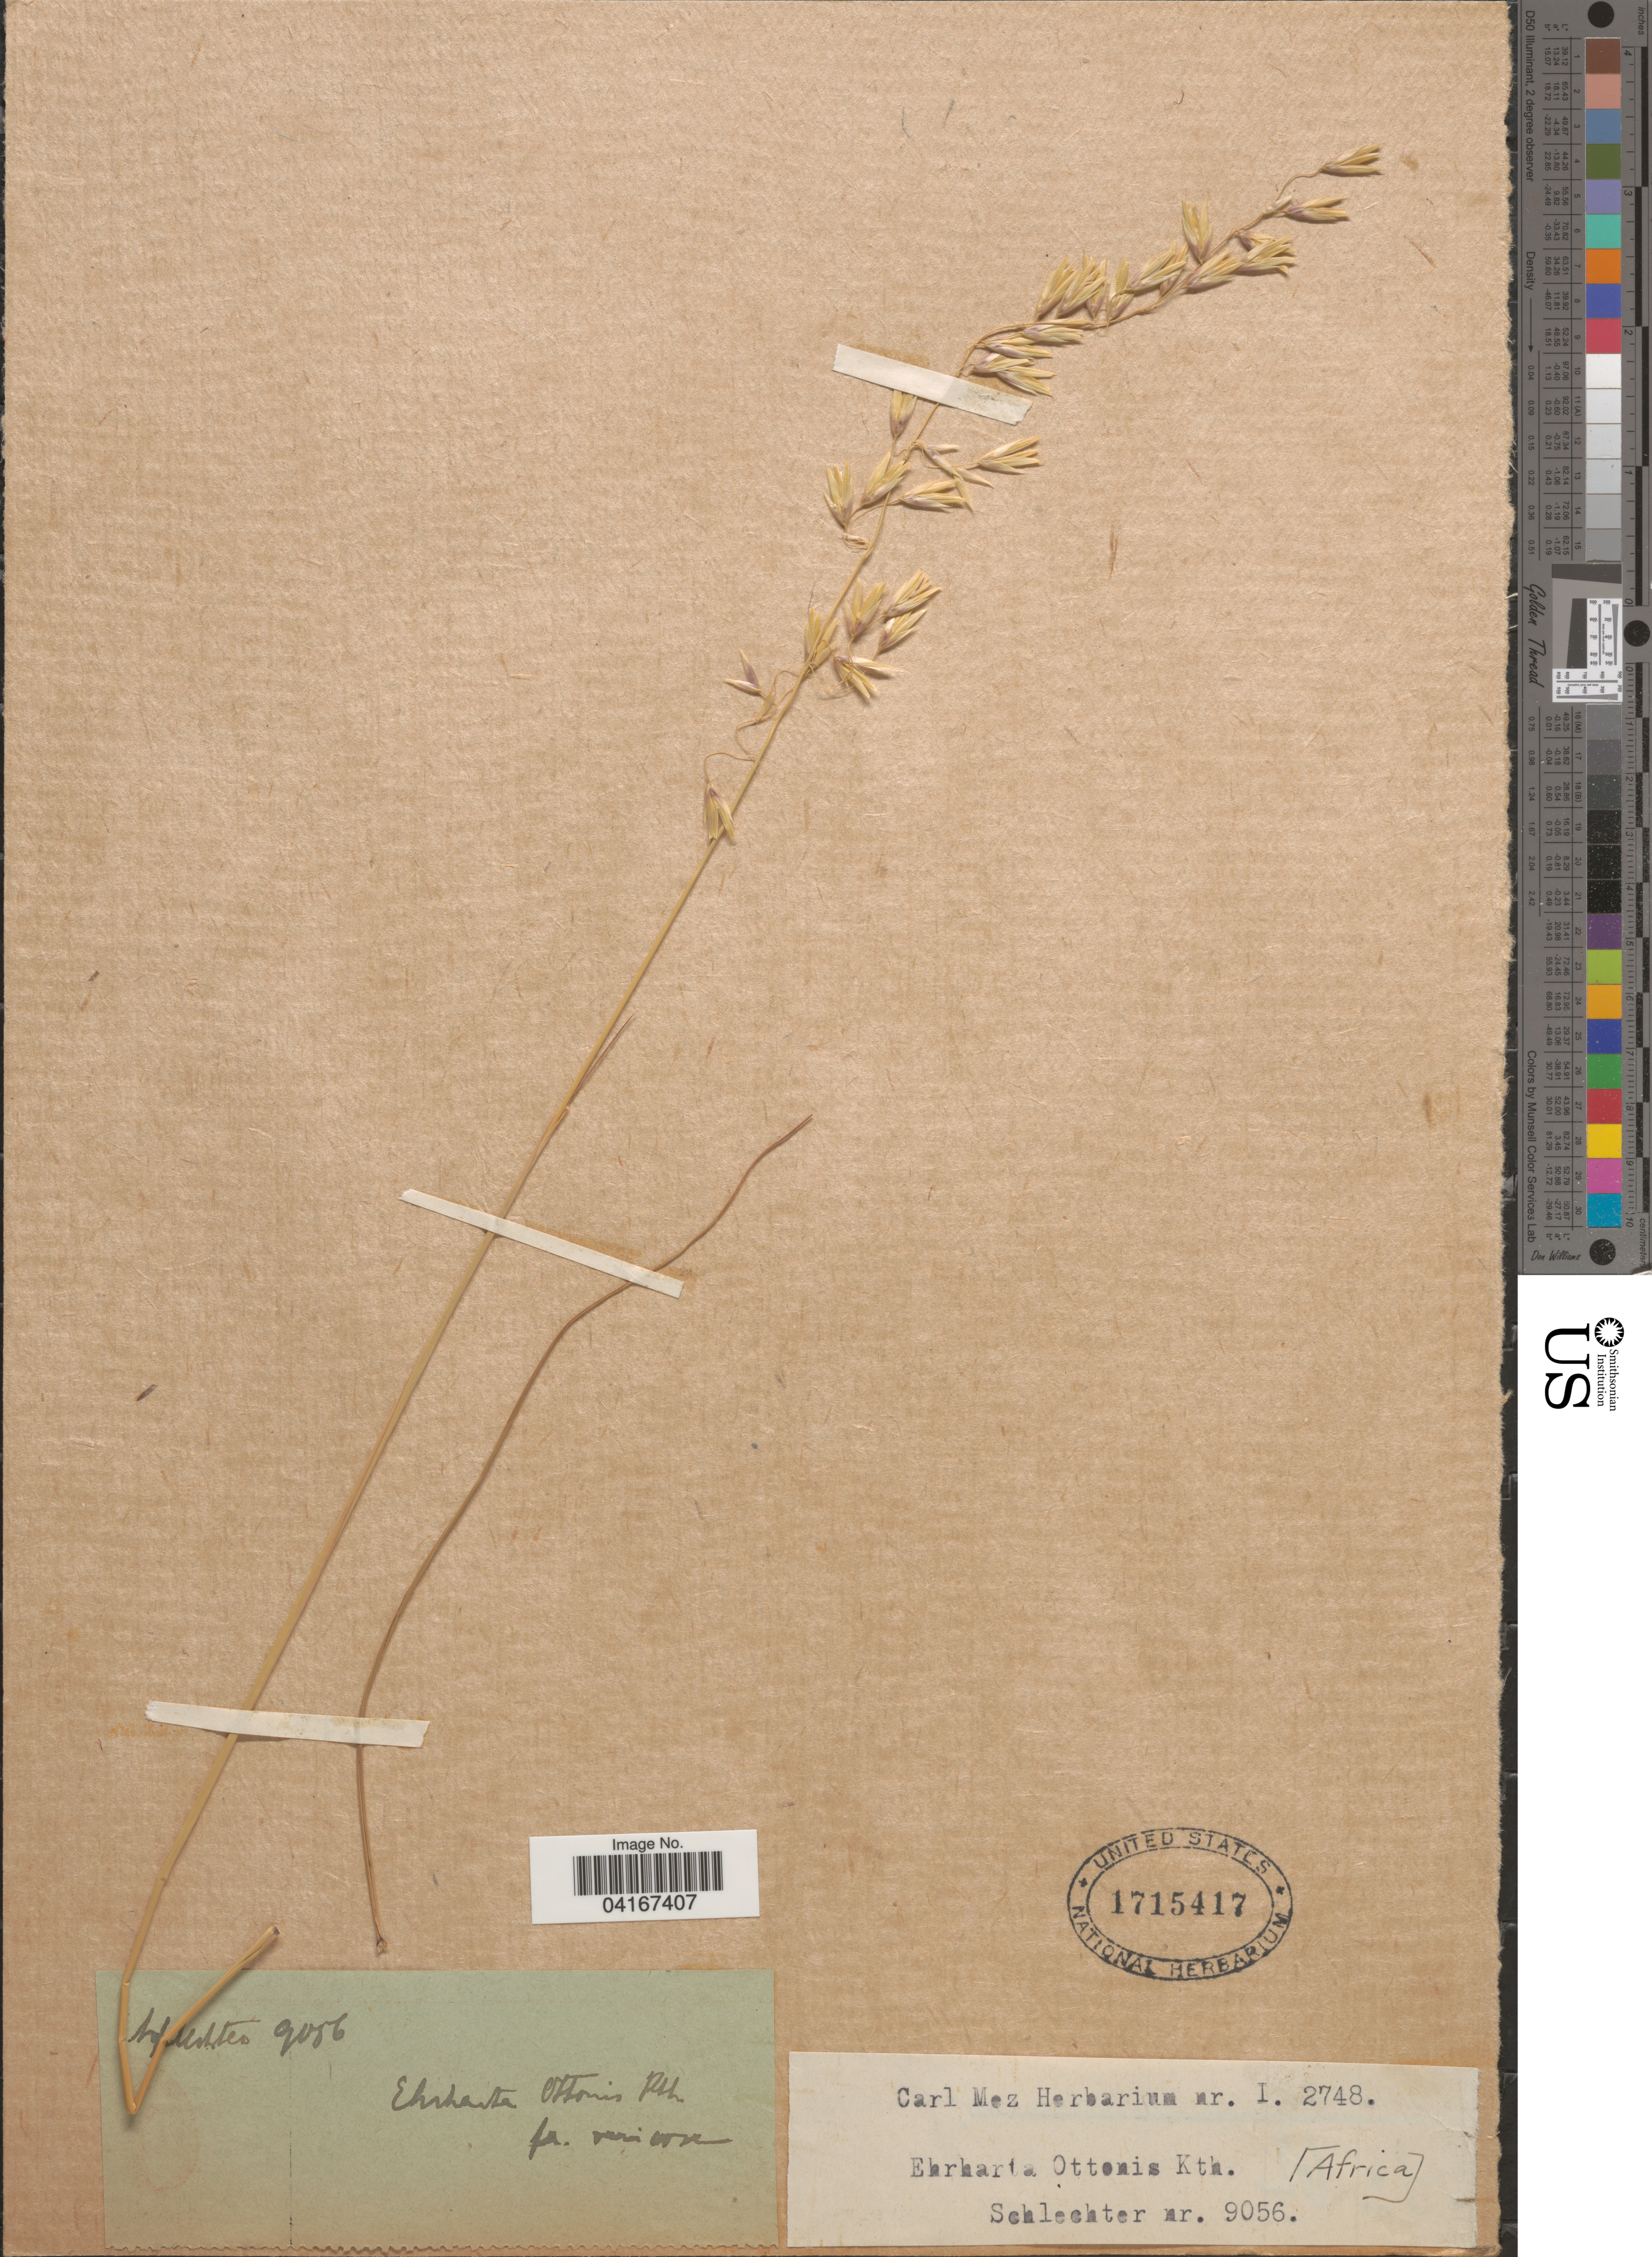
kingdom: Plantae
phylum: Tracheophyta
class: Liliopsida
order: Poales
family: Poaceae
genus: Ehrharta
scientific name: Ehrharta ottonis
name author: Kunth ex Nees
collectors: Schlechter, --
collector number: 9056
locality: Africa.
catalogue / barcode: US 1715417